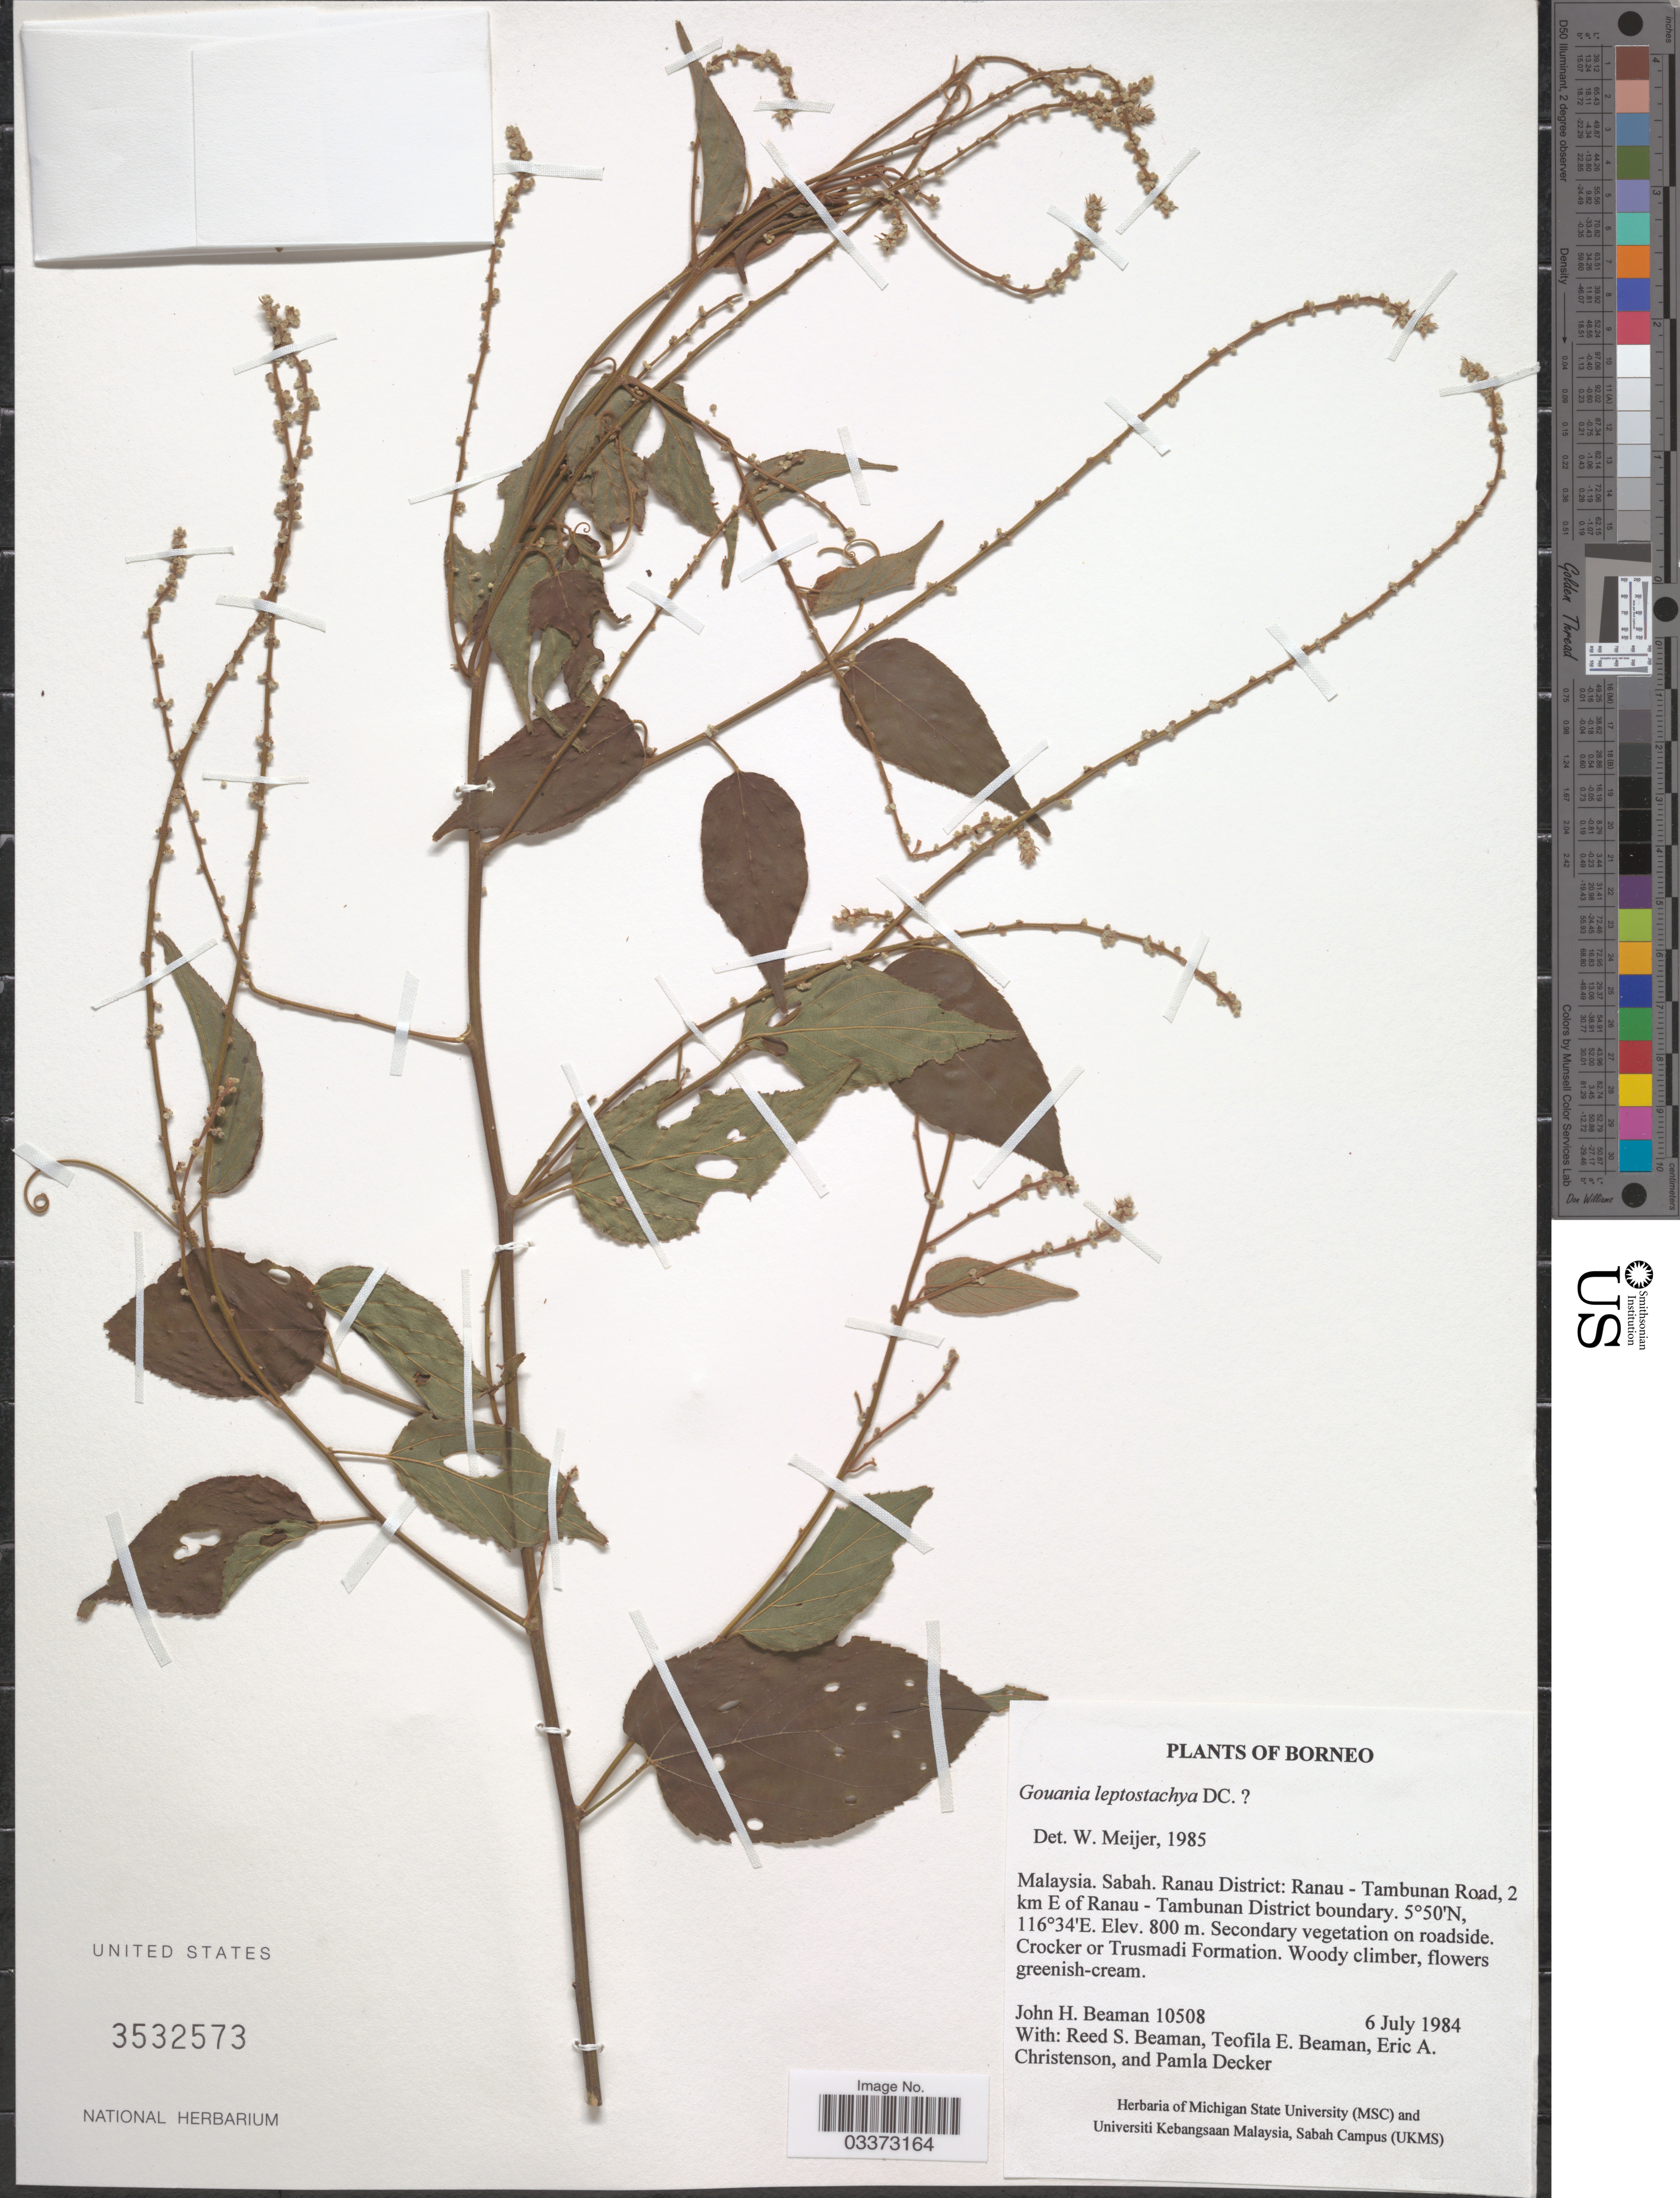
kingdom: Plantae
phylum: Tracheophyta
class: Magnoliopsida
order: Rosales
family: Rhamnaceae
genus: Gouania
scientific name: Gouania leptostachya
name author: DC.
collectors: J. H. Beaman, R. S. Beaman, T. E. Beaman, E. A. Christenson & P. Decker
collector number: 10508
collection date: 1984-07-06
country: Malaysia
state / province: Sabah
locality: Ranau District: Ranau - Tambunan Road, 2 km E of Ranau - Tambunan District boundary.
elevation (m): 800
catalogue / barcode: US 3532573